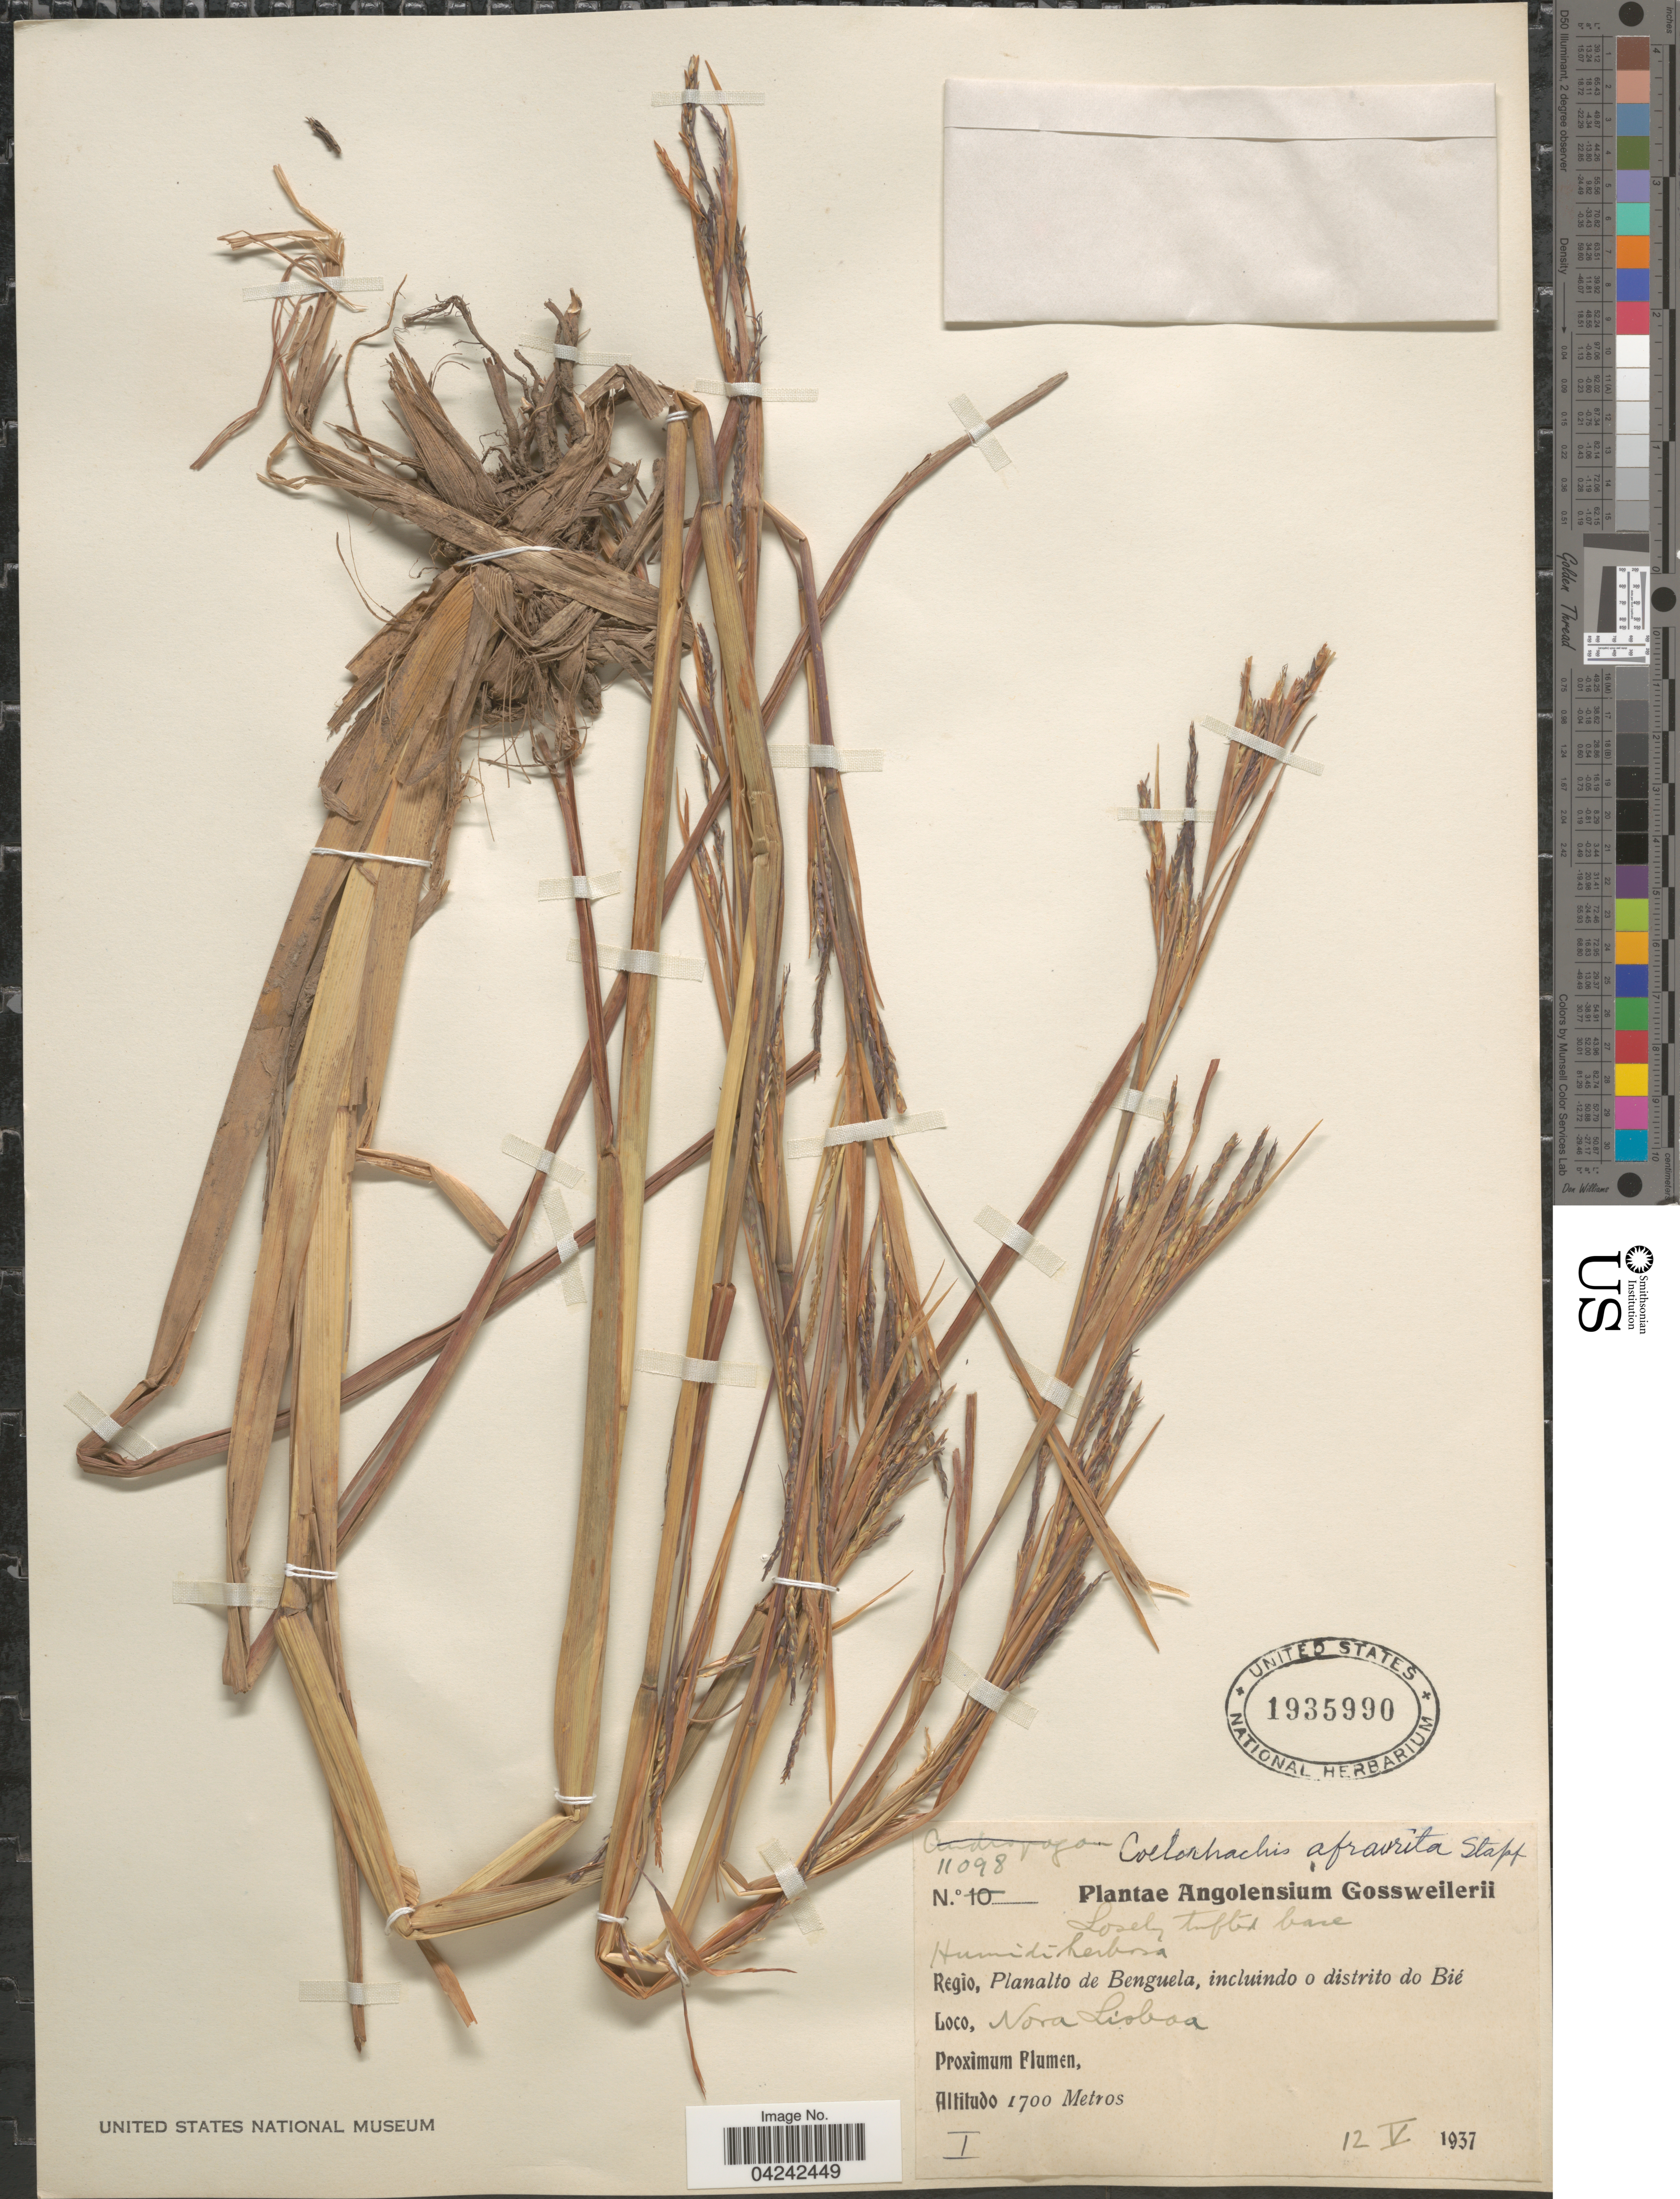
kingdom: Plantae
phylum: Tracheophyta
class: Liliopsida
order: Poales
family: Poaceae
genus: Rottboellia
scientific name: Rottboellia afraurita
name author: Stapf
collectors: -. Gossweiler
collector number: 11098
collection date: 1937-05-12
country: Angola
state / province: Benguela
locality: Regio, Planalto de Benguela, incluindo o distito do Bié. Nova Lisboa.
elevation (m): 1700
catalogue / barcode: US 1935990